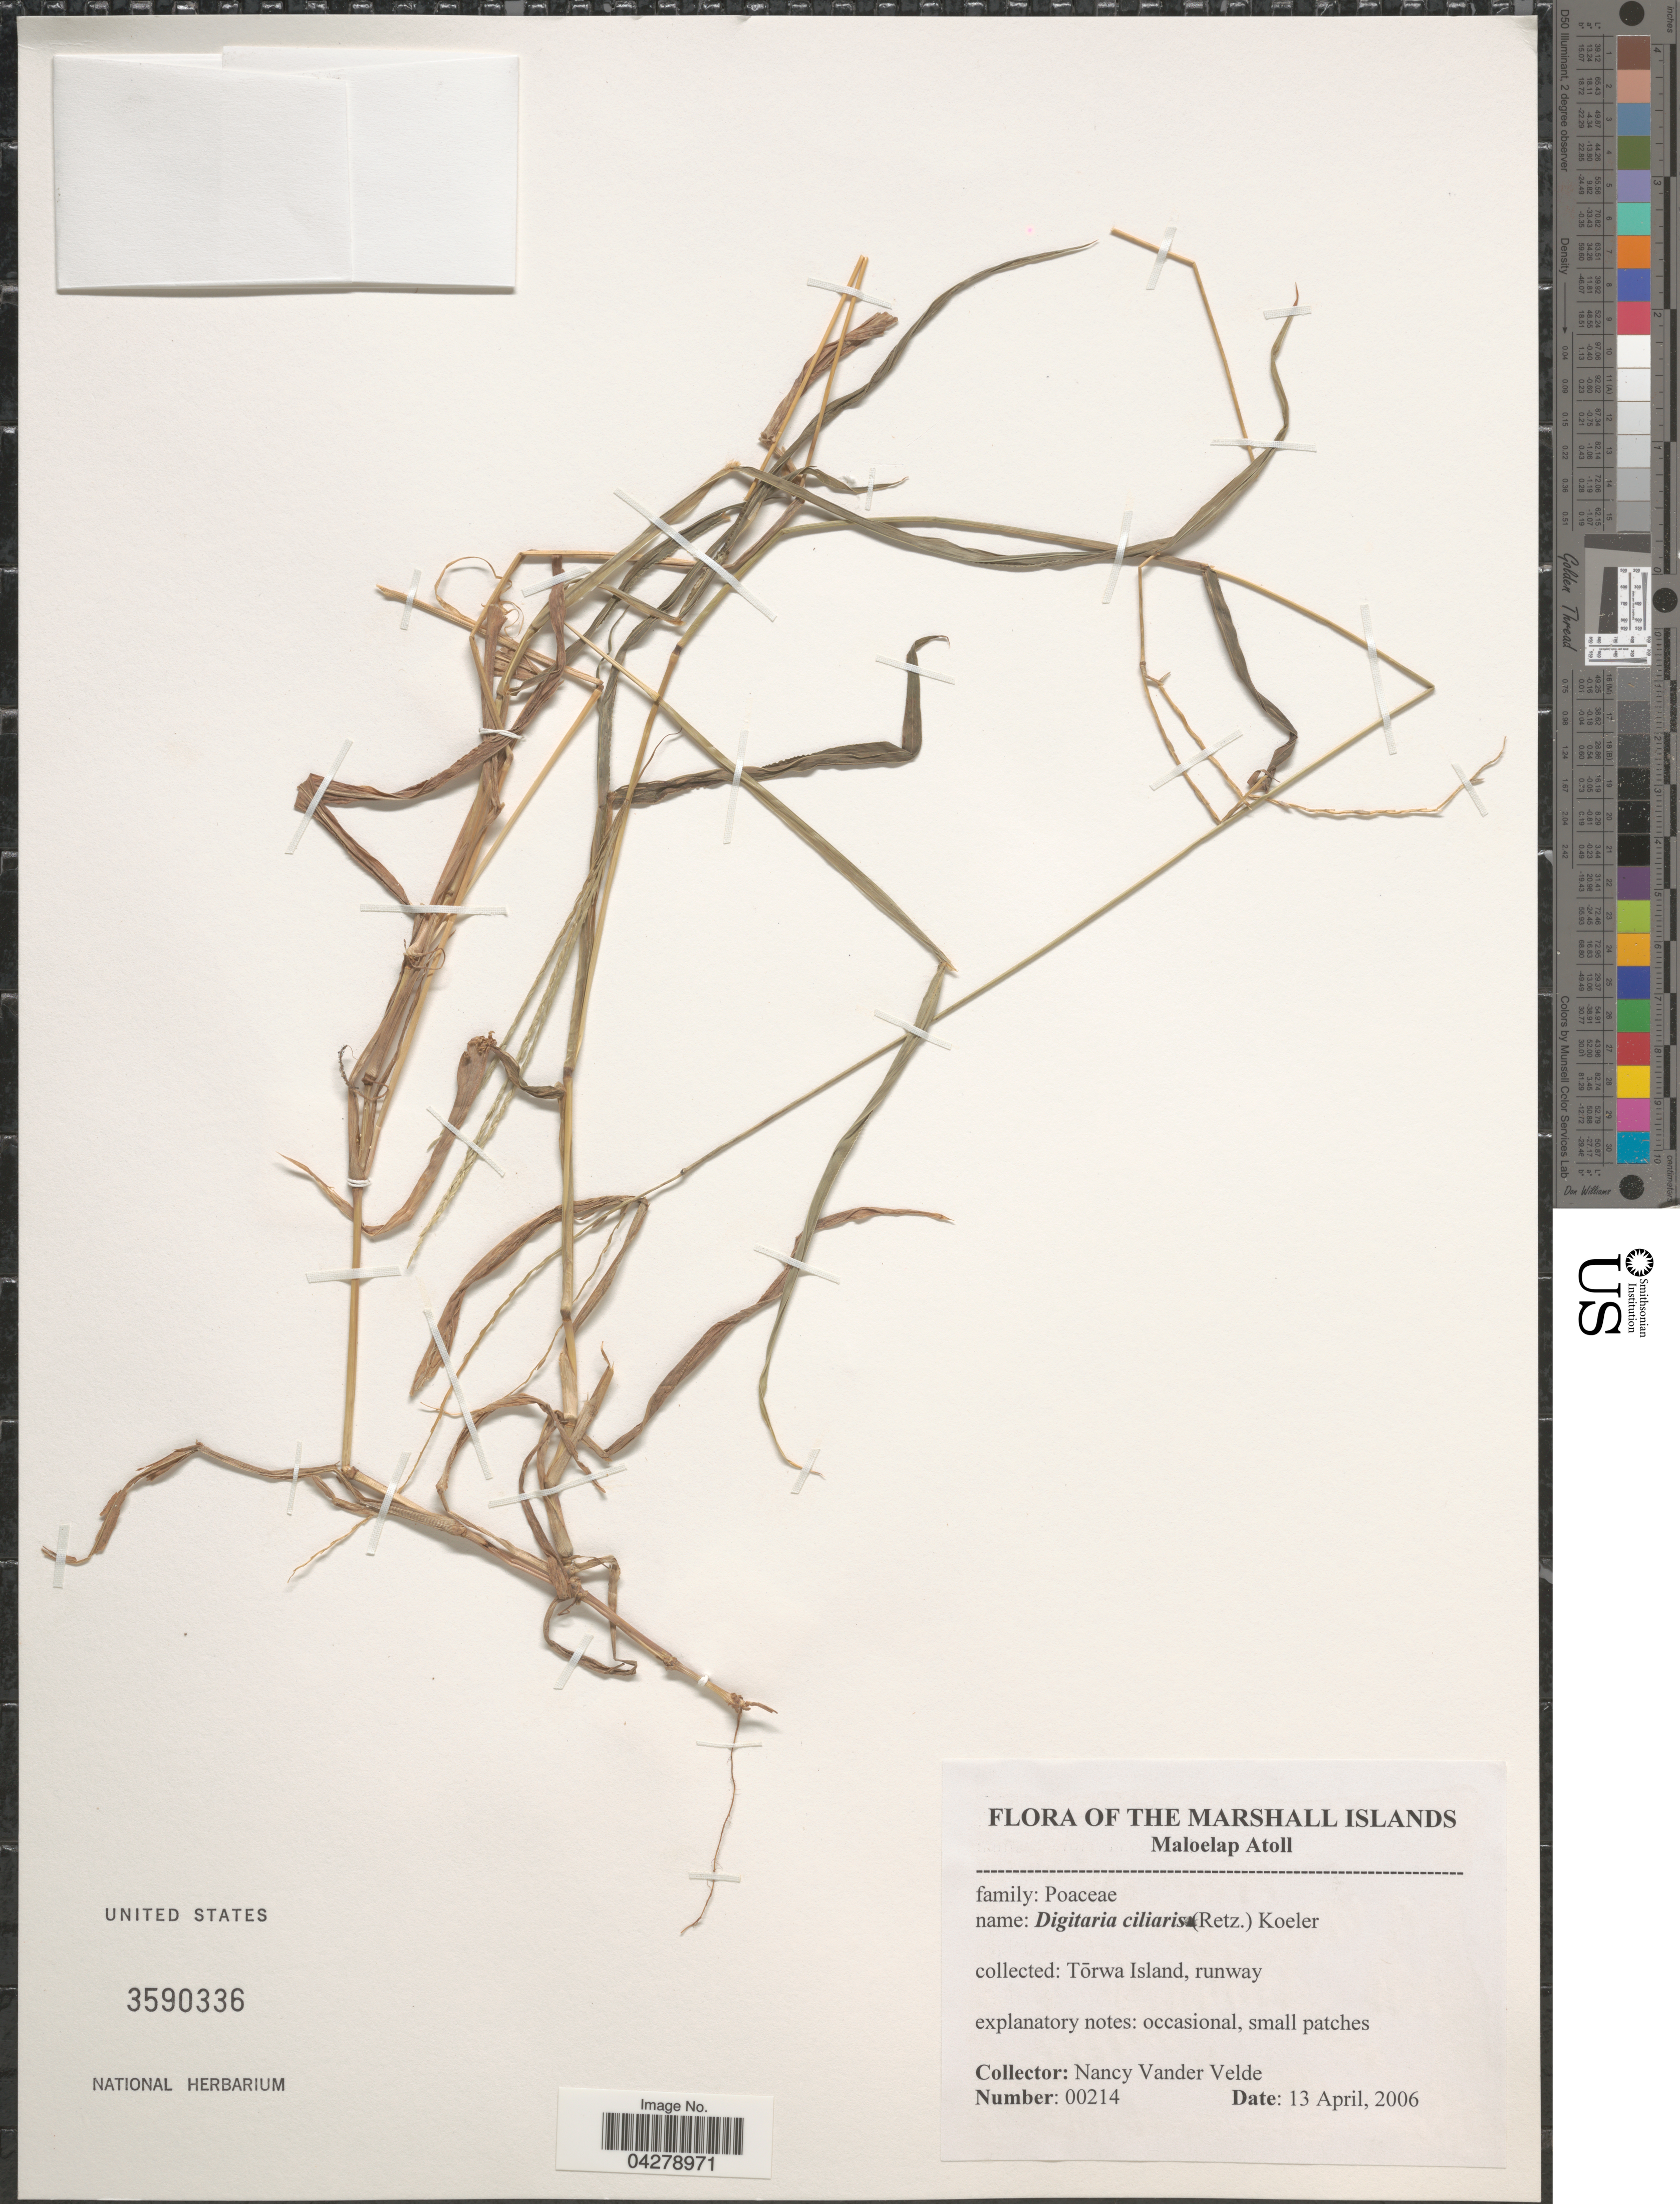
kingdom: Plantae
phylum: Tracheophyta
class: Liliopsida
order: Poales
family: Poaceae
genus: Digitaria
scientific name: Digitaria ciliaris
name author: (Retz.) Koeler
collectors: N. Vander Velde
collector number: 00214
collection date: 2006-04-13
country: Marshall Islands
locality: Maloelap Atoll. Tōrwa Island, runway.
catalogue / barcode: US 3590336